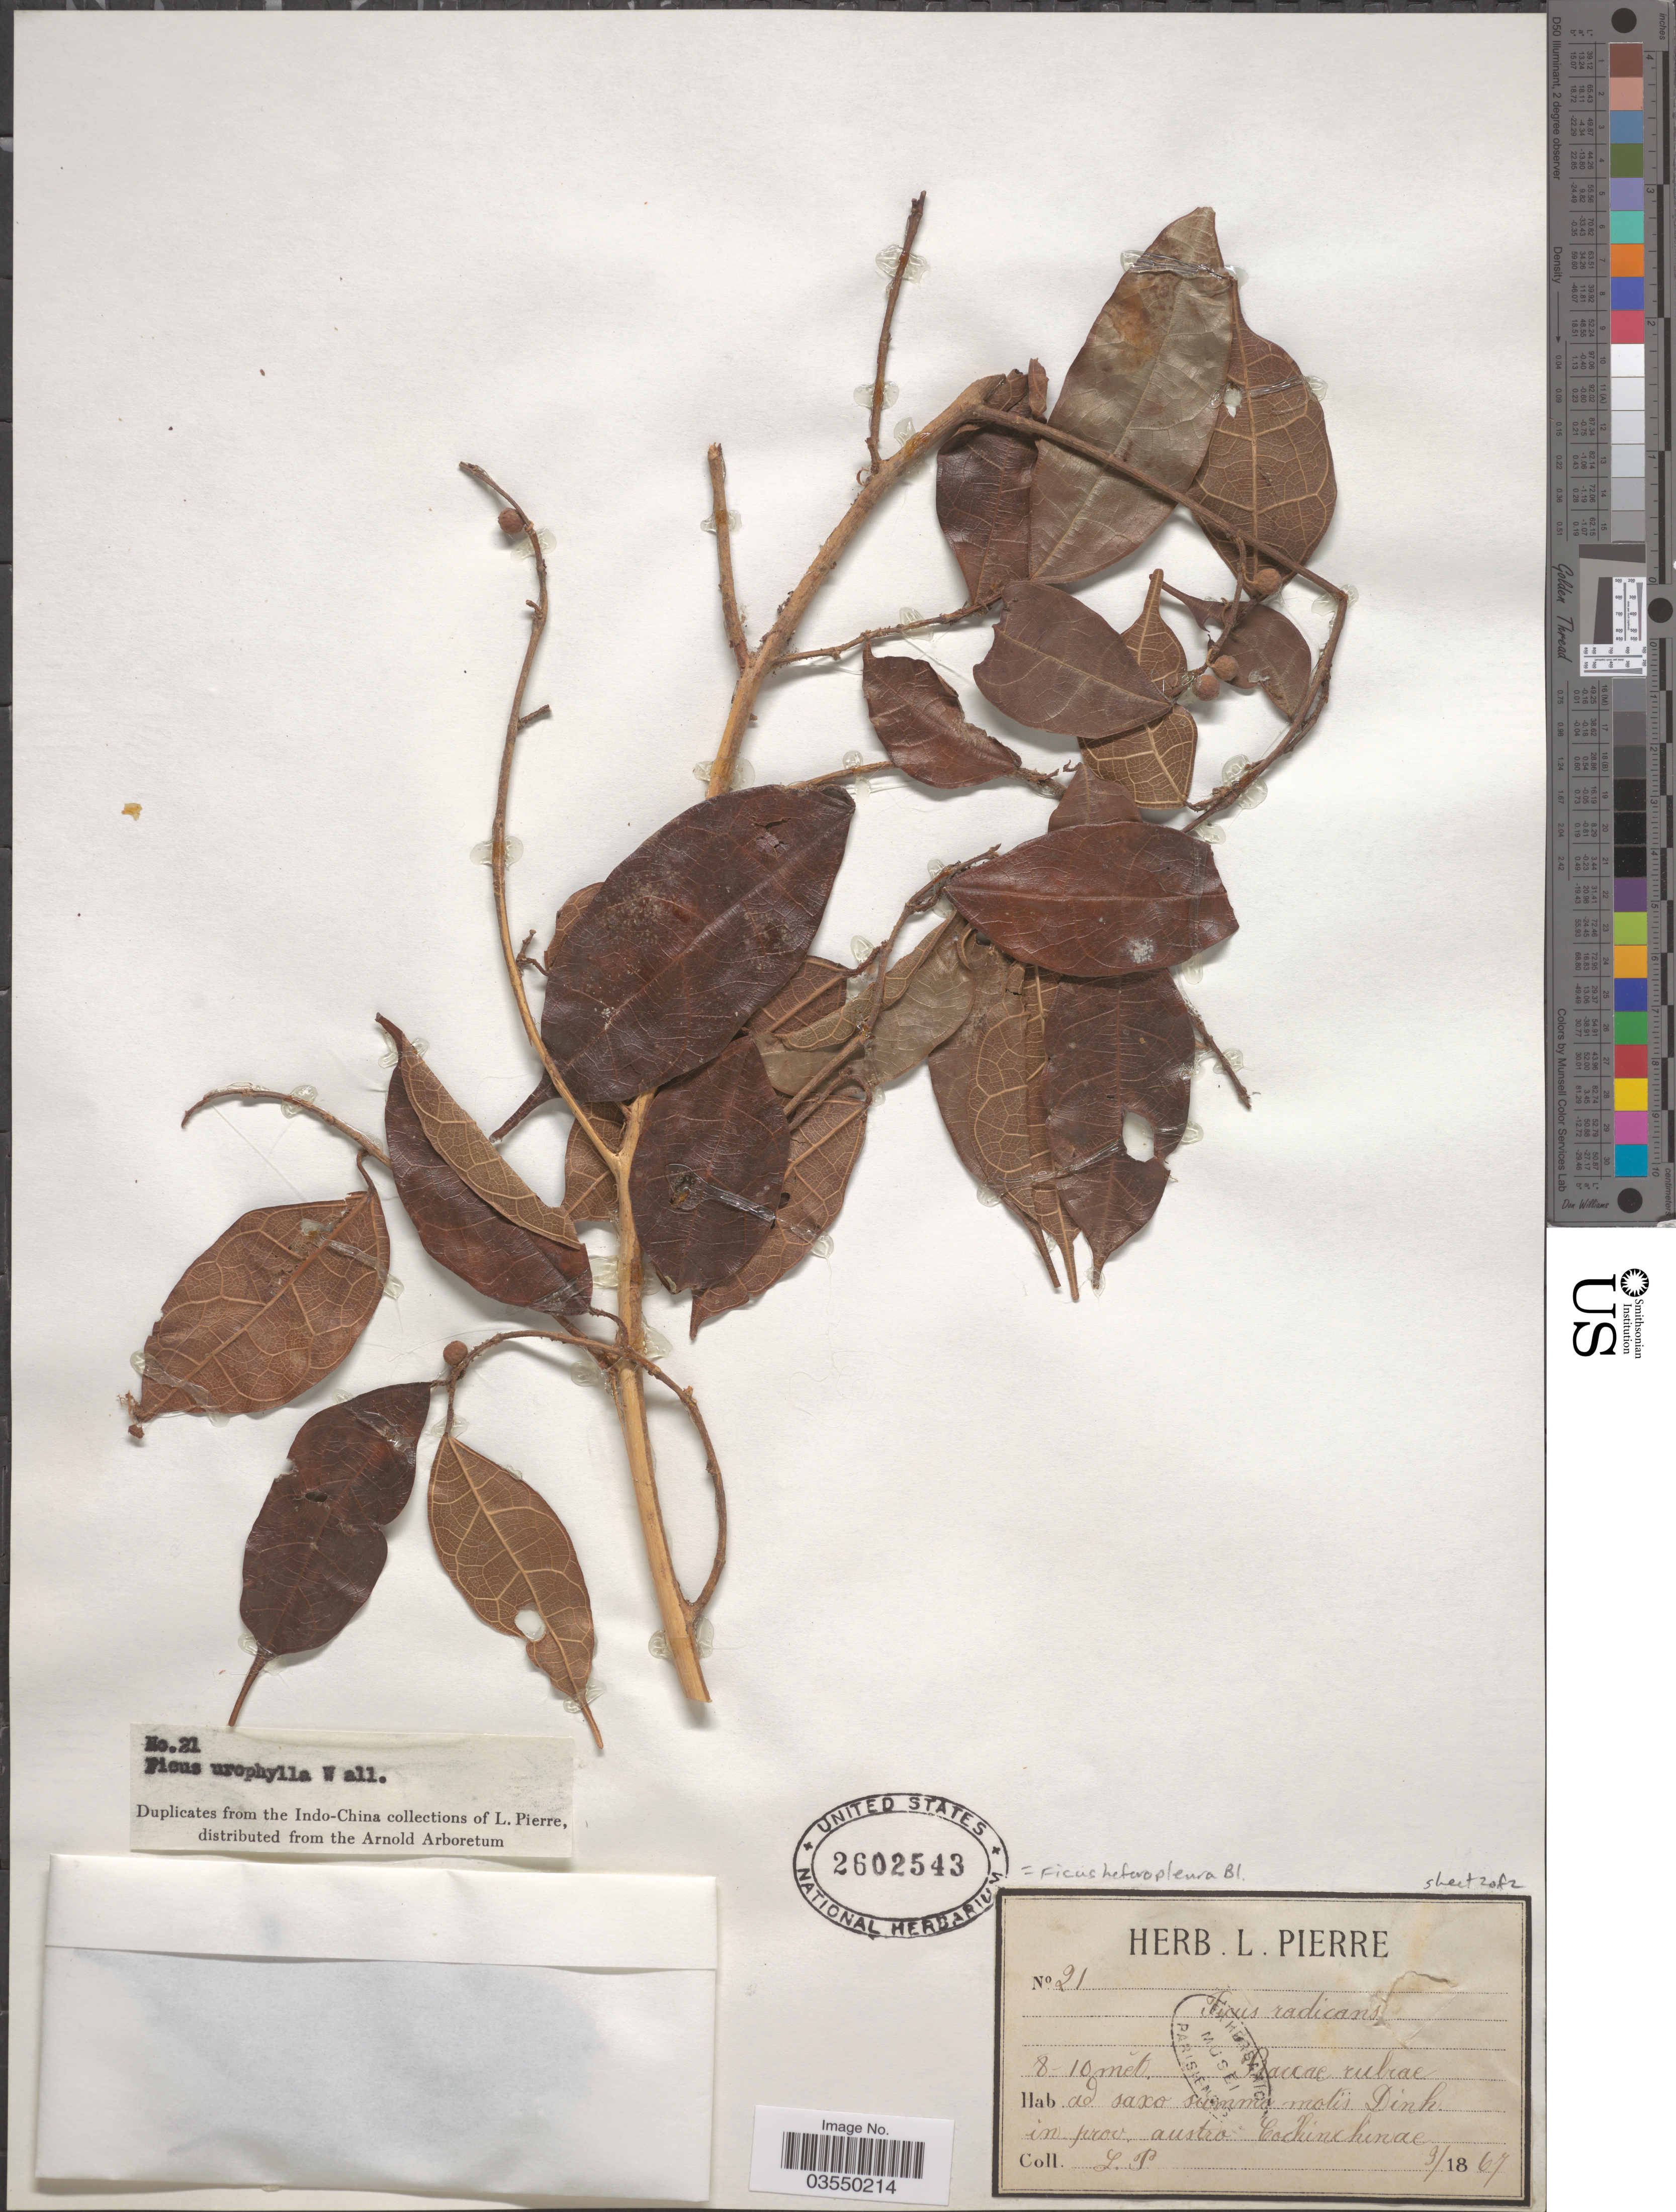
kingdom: Plantae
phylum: Tracheophyta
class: Magnoliopsida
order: Rosales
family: Moraceae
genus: Ficus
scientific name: Ficus heteropleura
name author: Blume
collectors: L. Pierre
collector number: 21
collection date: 1867-03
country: Vietnam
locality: Ad saxo summo motis Dinh in prov. austro Cochinchinae.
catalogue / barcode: US 2602543